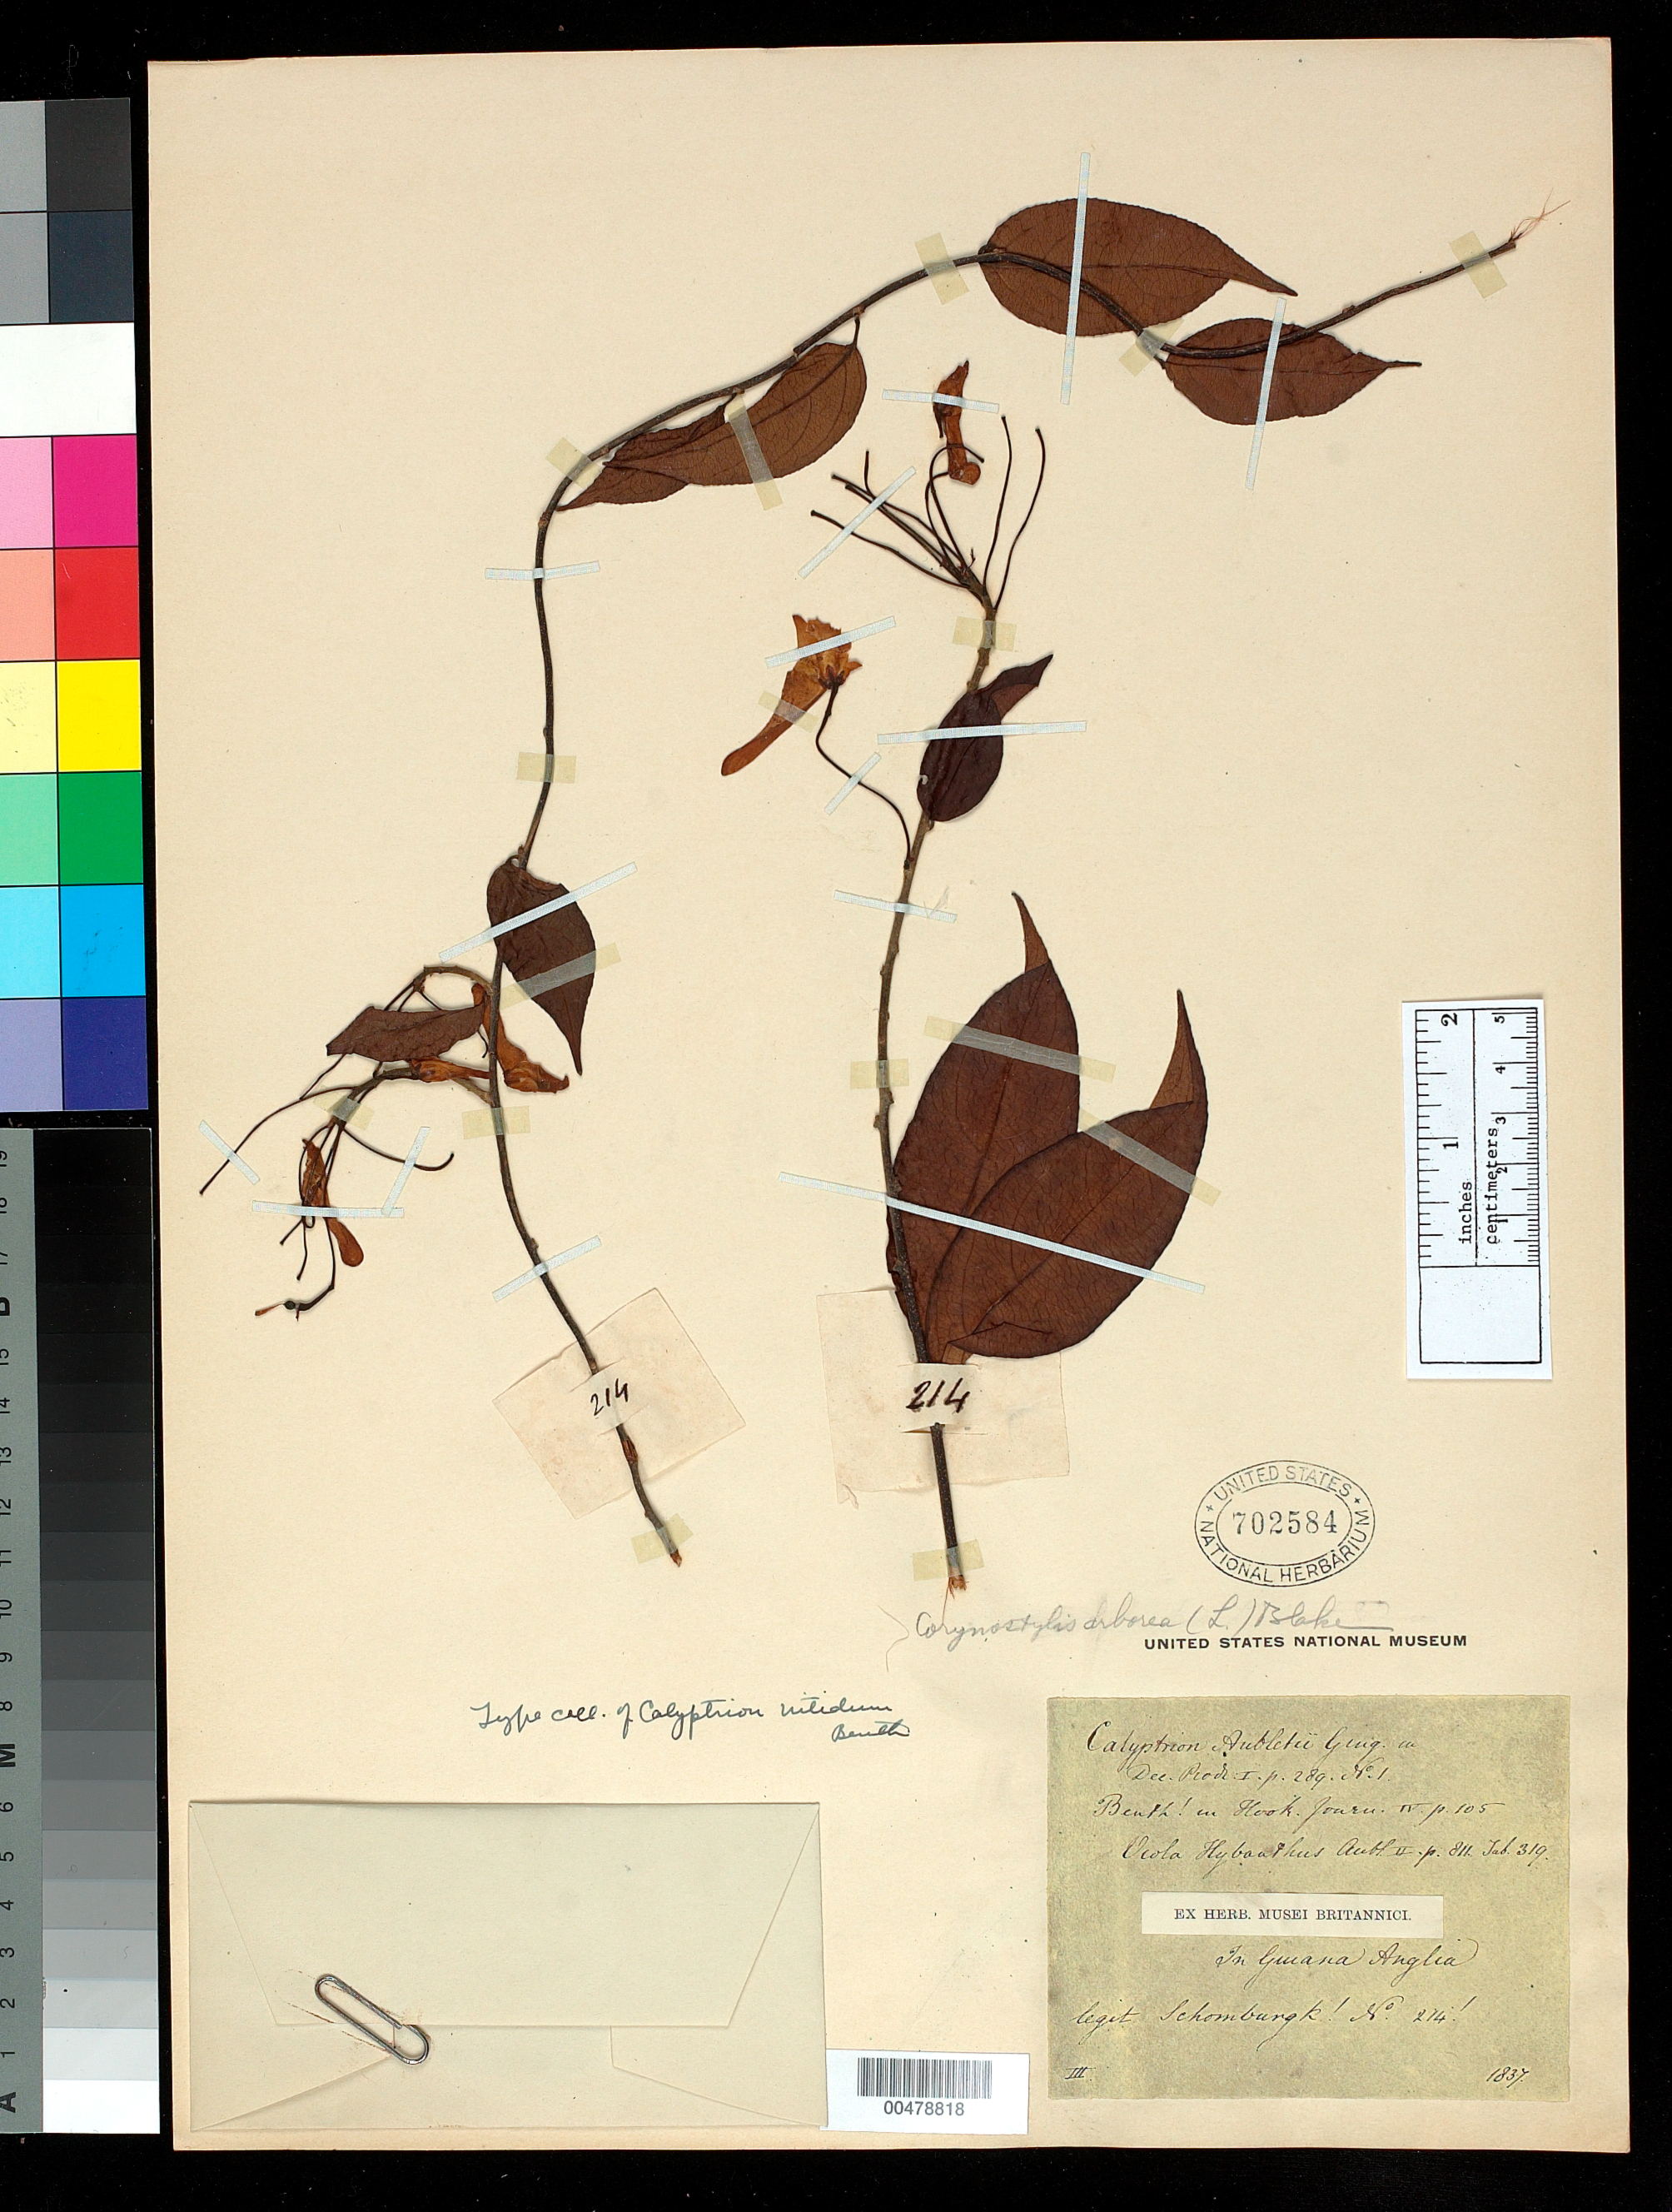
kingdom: Plantae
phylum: Tracheophyta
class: Magnoliopsida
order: Malpighiales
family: Violaceae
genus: Calyptrion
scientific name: Calyptrion nitidum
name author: Benth. in Hook. f.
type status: Type Fragment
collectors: M. R. Schomburgk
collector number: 214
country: Guyana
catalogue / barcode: US 702584